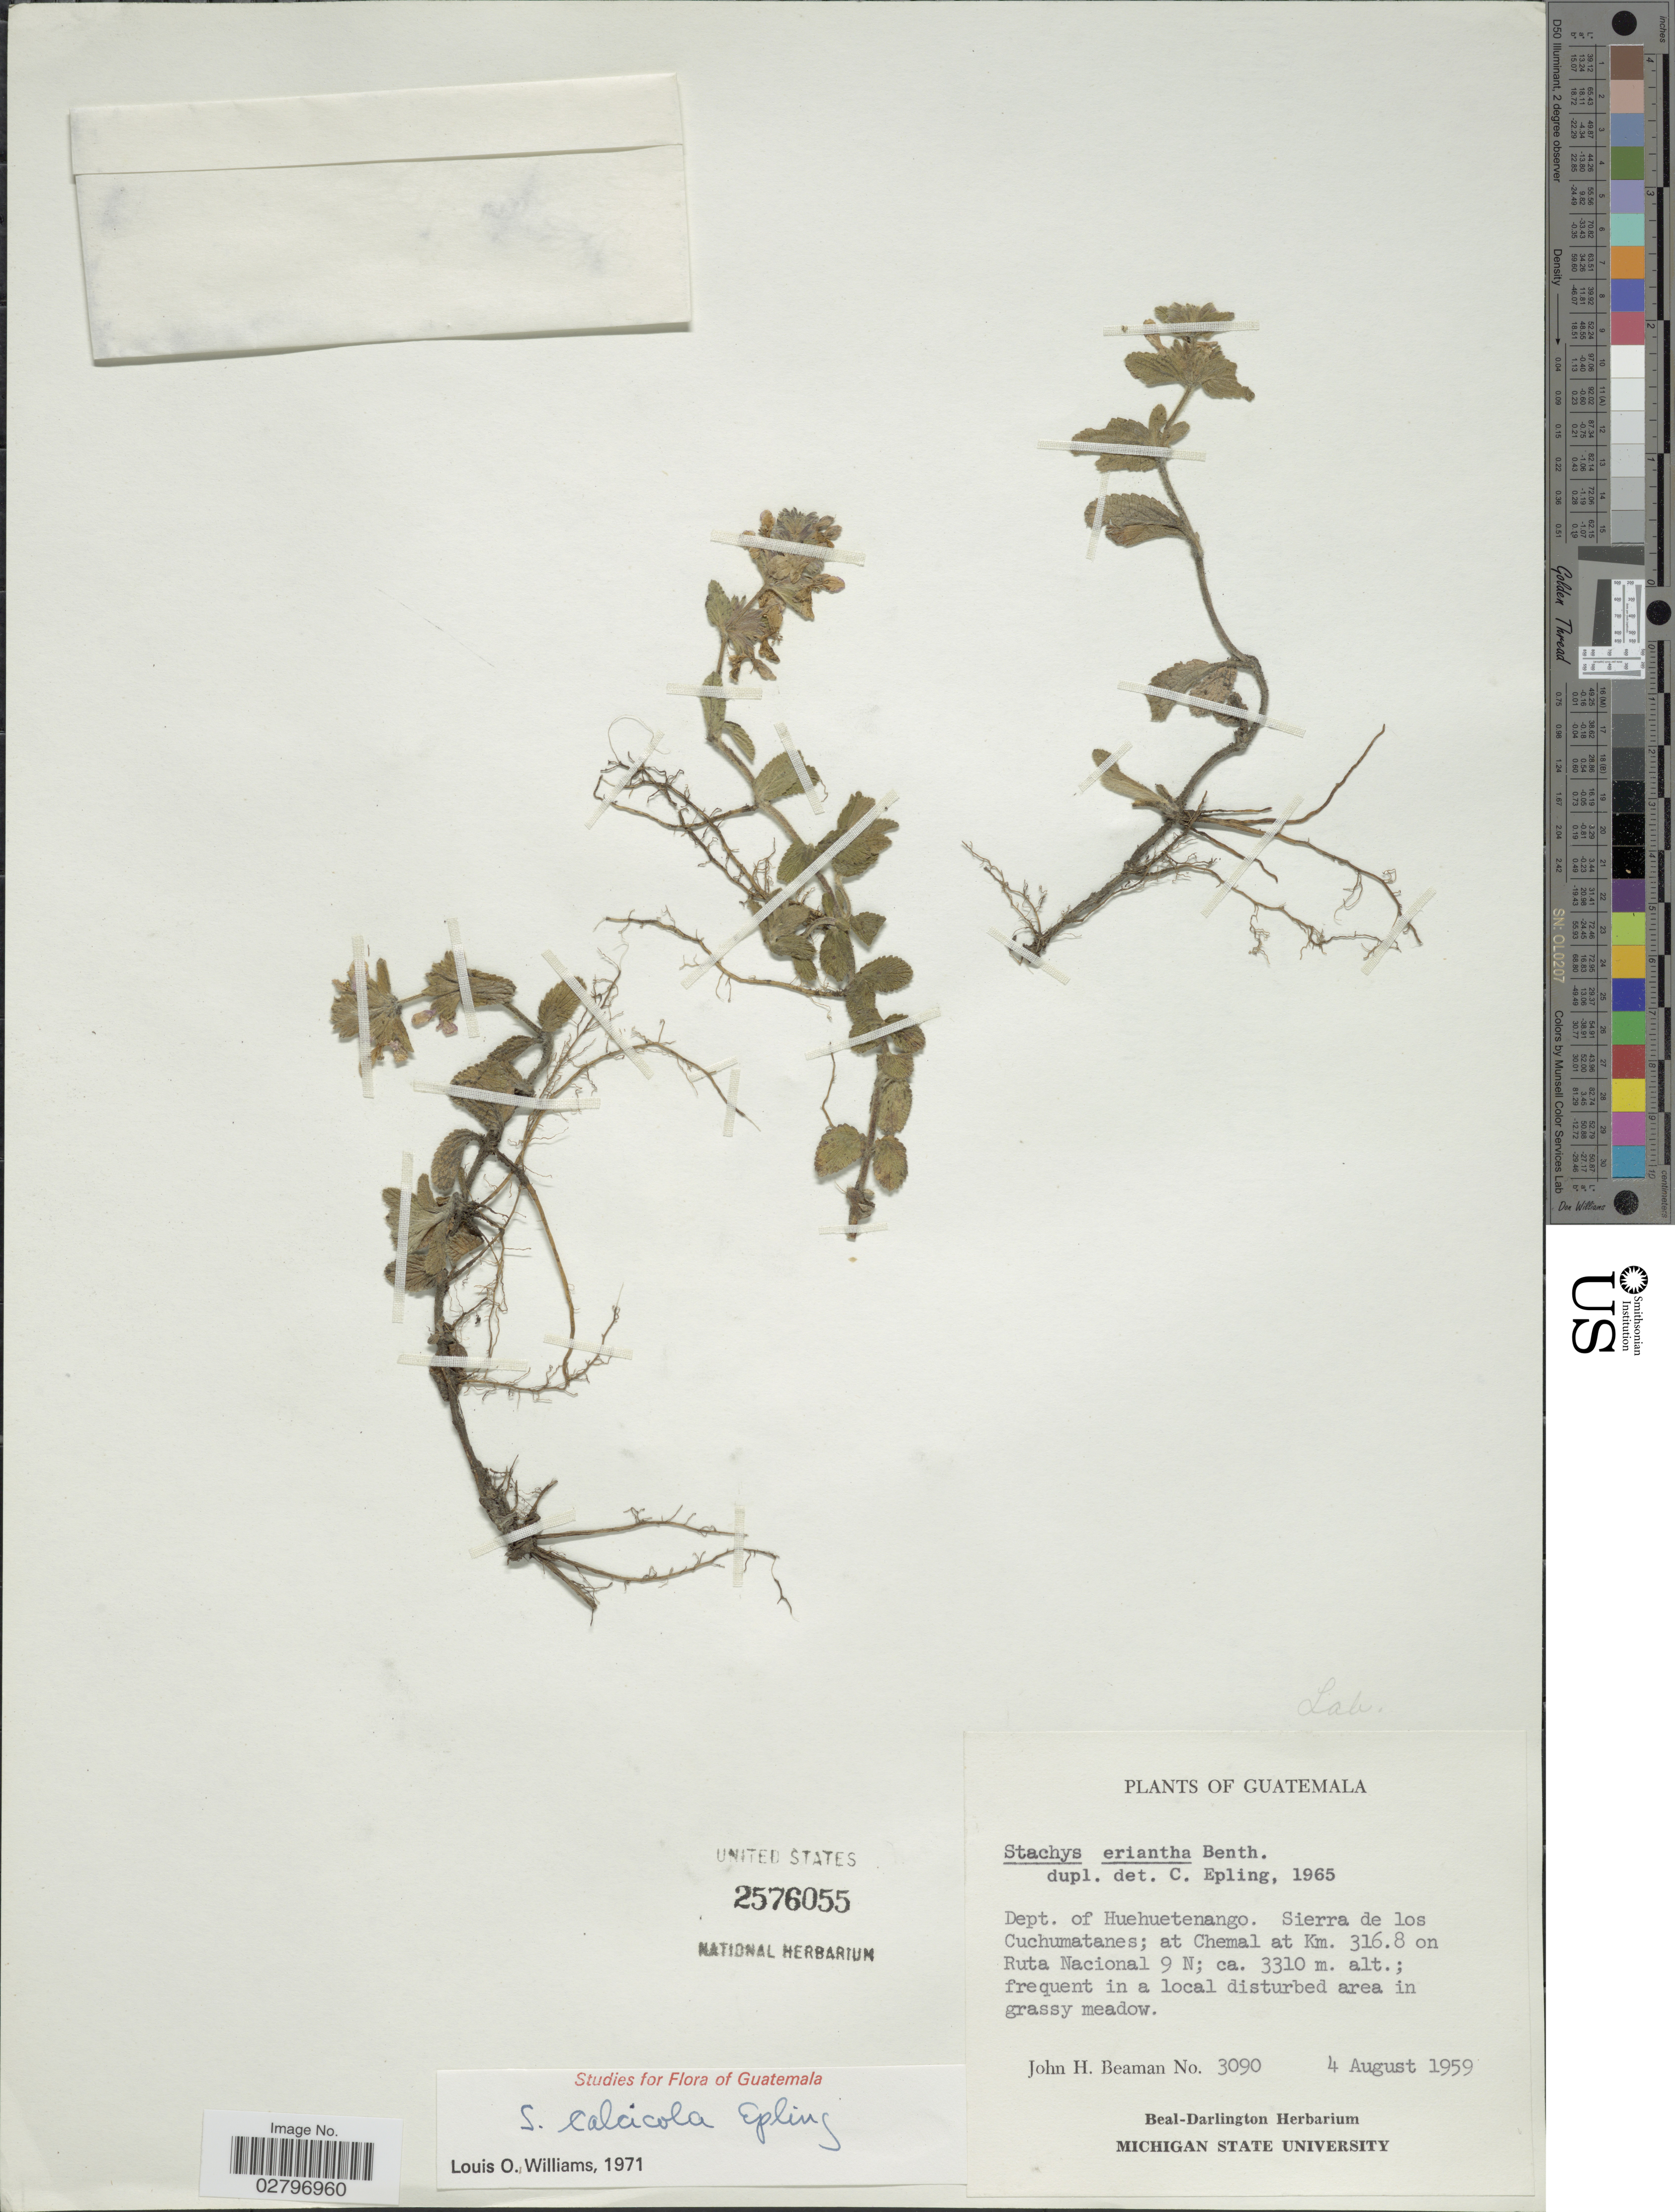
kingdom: Plantae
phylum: Tracheophyta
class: Magnoliopsida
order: Lamiales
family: Lamiaceae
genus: Stachys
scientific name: Stachys calcicola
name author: Epling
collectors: J. H. Beaman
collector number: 3090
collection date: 1959-08-04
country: Guatemala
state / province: Huehuetenango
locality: Dept. of Huehuetenango, Sierra de los Cuchumatanes; at Chemal at Km. 316.8 on Ruta Nacional 9 N.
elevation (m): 3310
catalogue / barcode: US 2576055